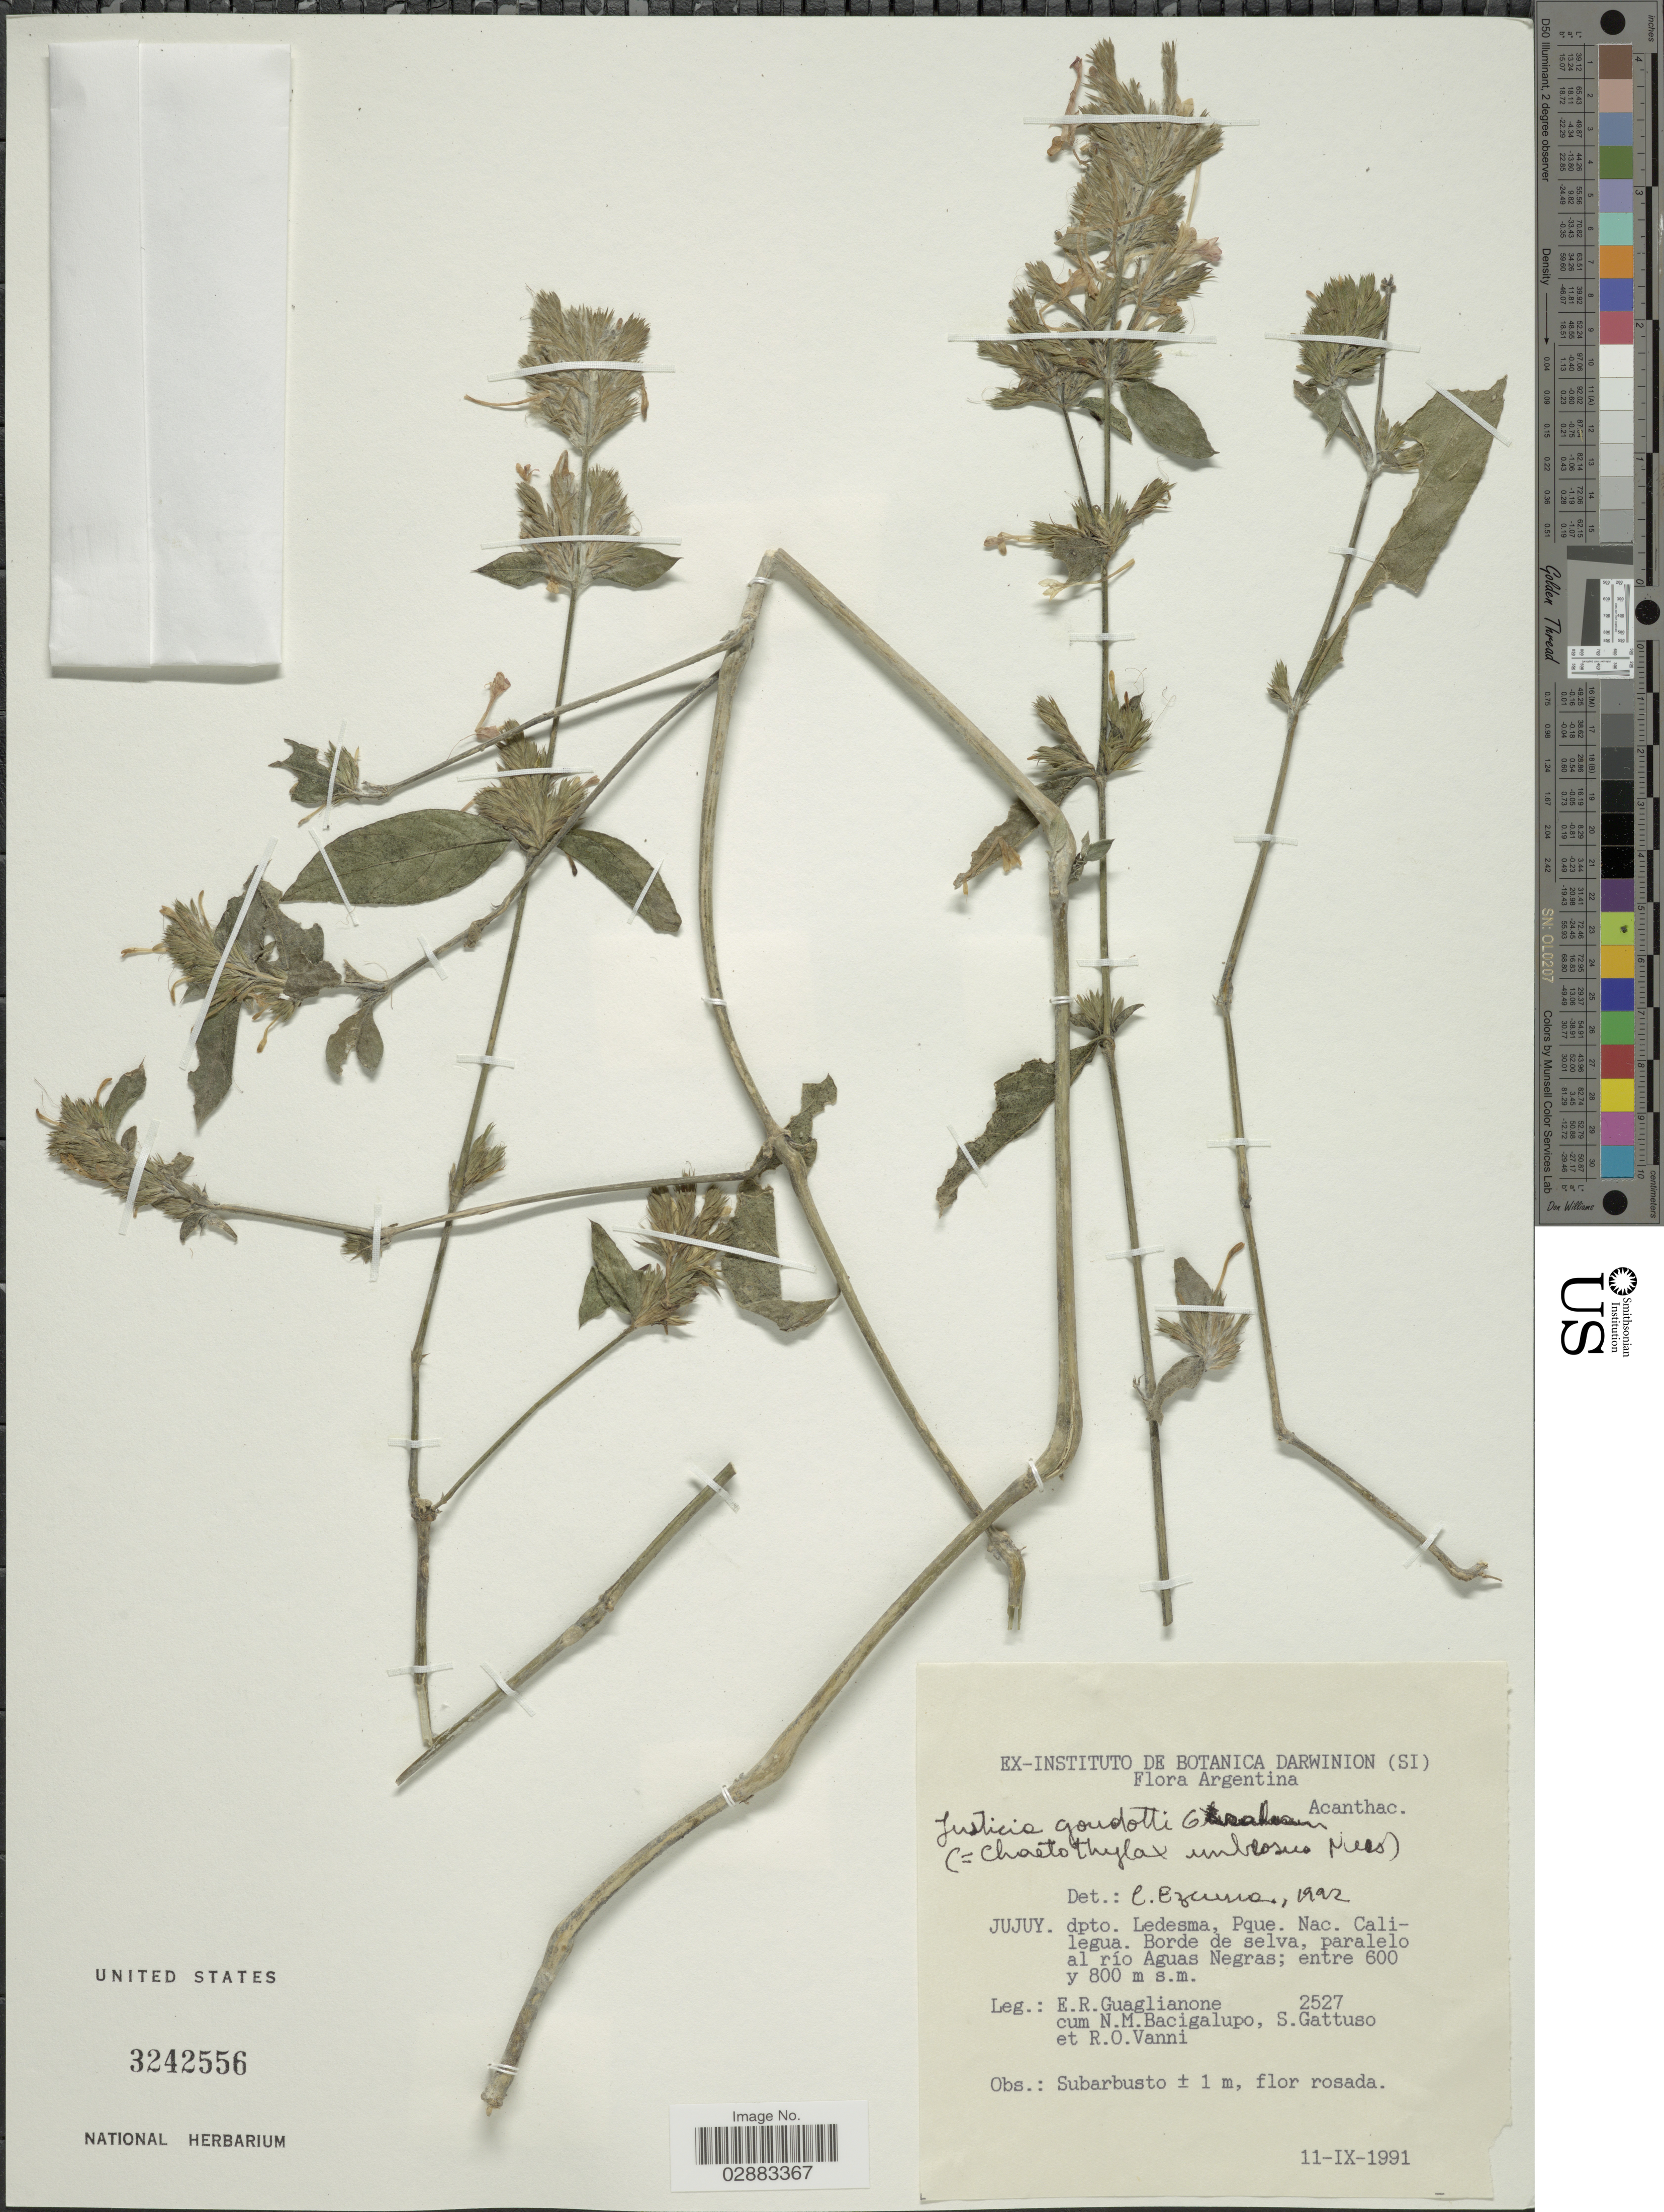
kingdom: Plantae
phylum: Tracheophyta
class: Magnoliopsida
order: Lamiales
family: Acanthaceae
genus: Justicia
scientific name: Justicia goudotii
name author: V.A.W. Graham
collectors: E. R. Guaglianone, N. M. Bacigalupo, S. Gattuso & R. O. Vanni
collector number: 2527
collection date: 1991-09-11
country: Argentina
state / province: Jujuy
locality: Dpto. Ledesma, Pque. Nac. Calilegua. Borde de selva, paralelo al río Aguas Negras.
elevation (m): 600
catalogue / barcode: US 3242556